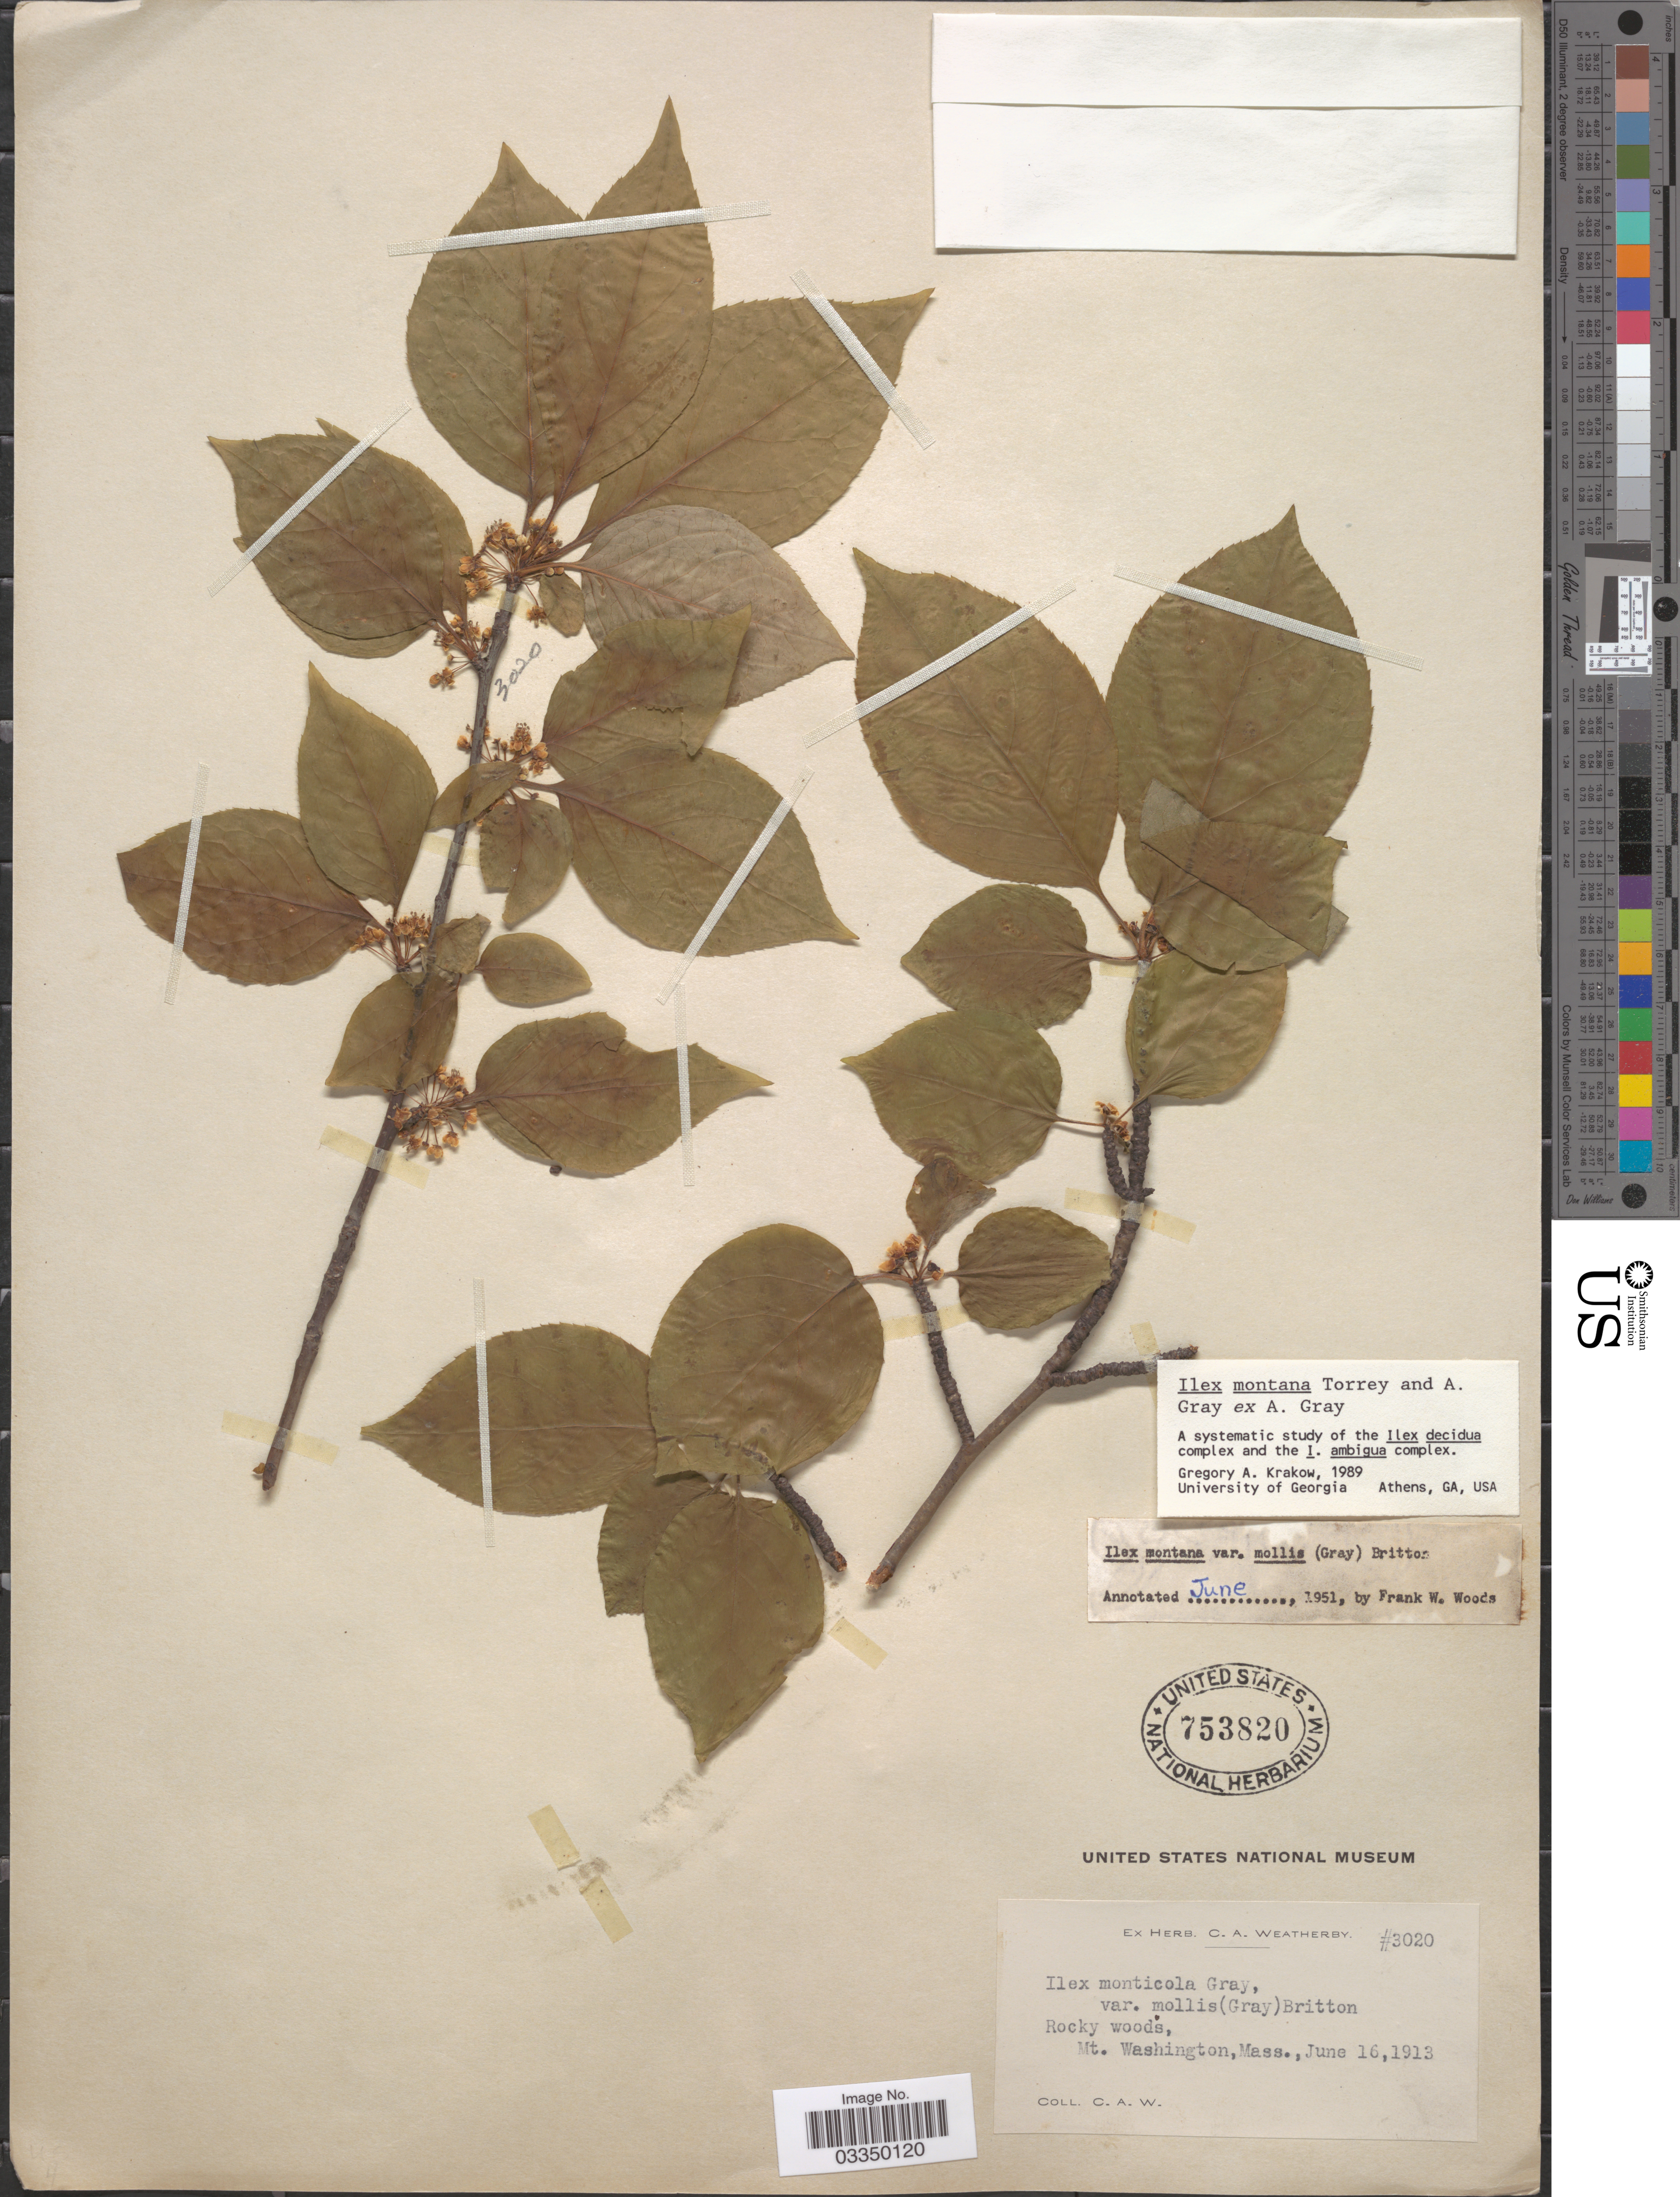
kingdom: Plantae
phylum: Tracheophyta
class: Magnoliopsida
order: Aquifoliales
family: Aquifoliaceae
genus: Ilex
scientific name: Ilex montana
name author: Torr. & A. Gray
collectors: C. A. Weatherby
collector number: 3020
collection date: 1913-06-16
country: United States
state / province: Massachusetts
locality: Mt. Washington.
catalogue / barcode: US 753820